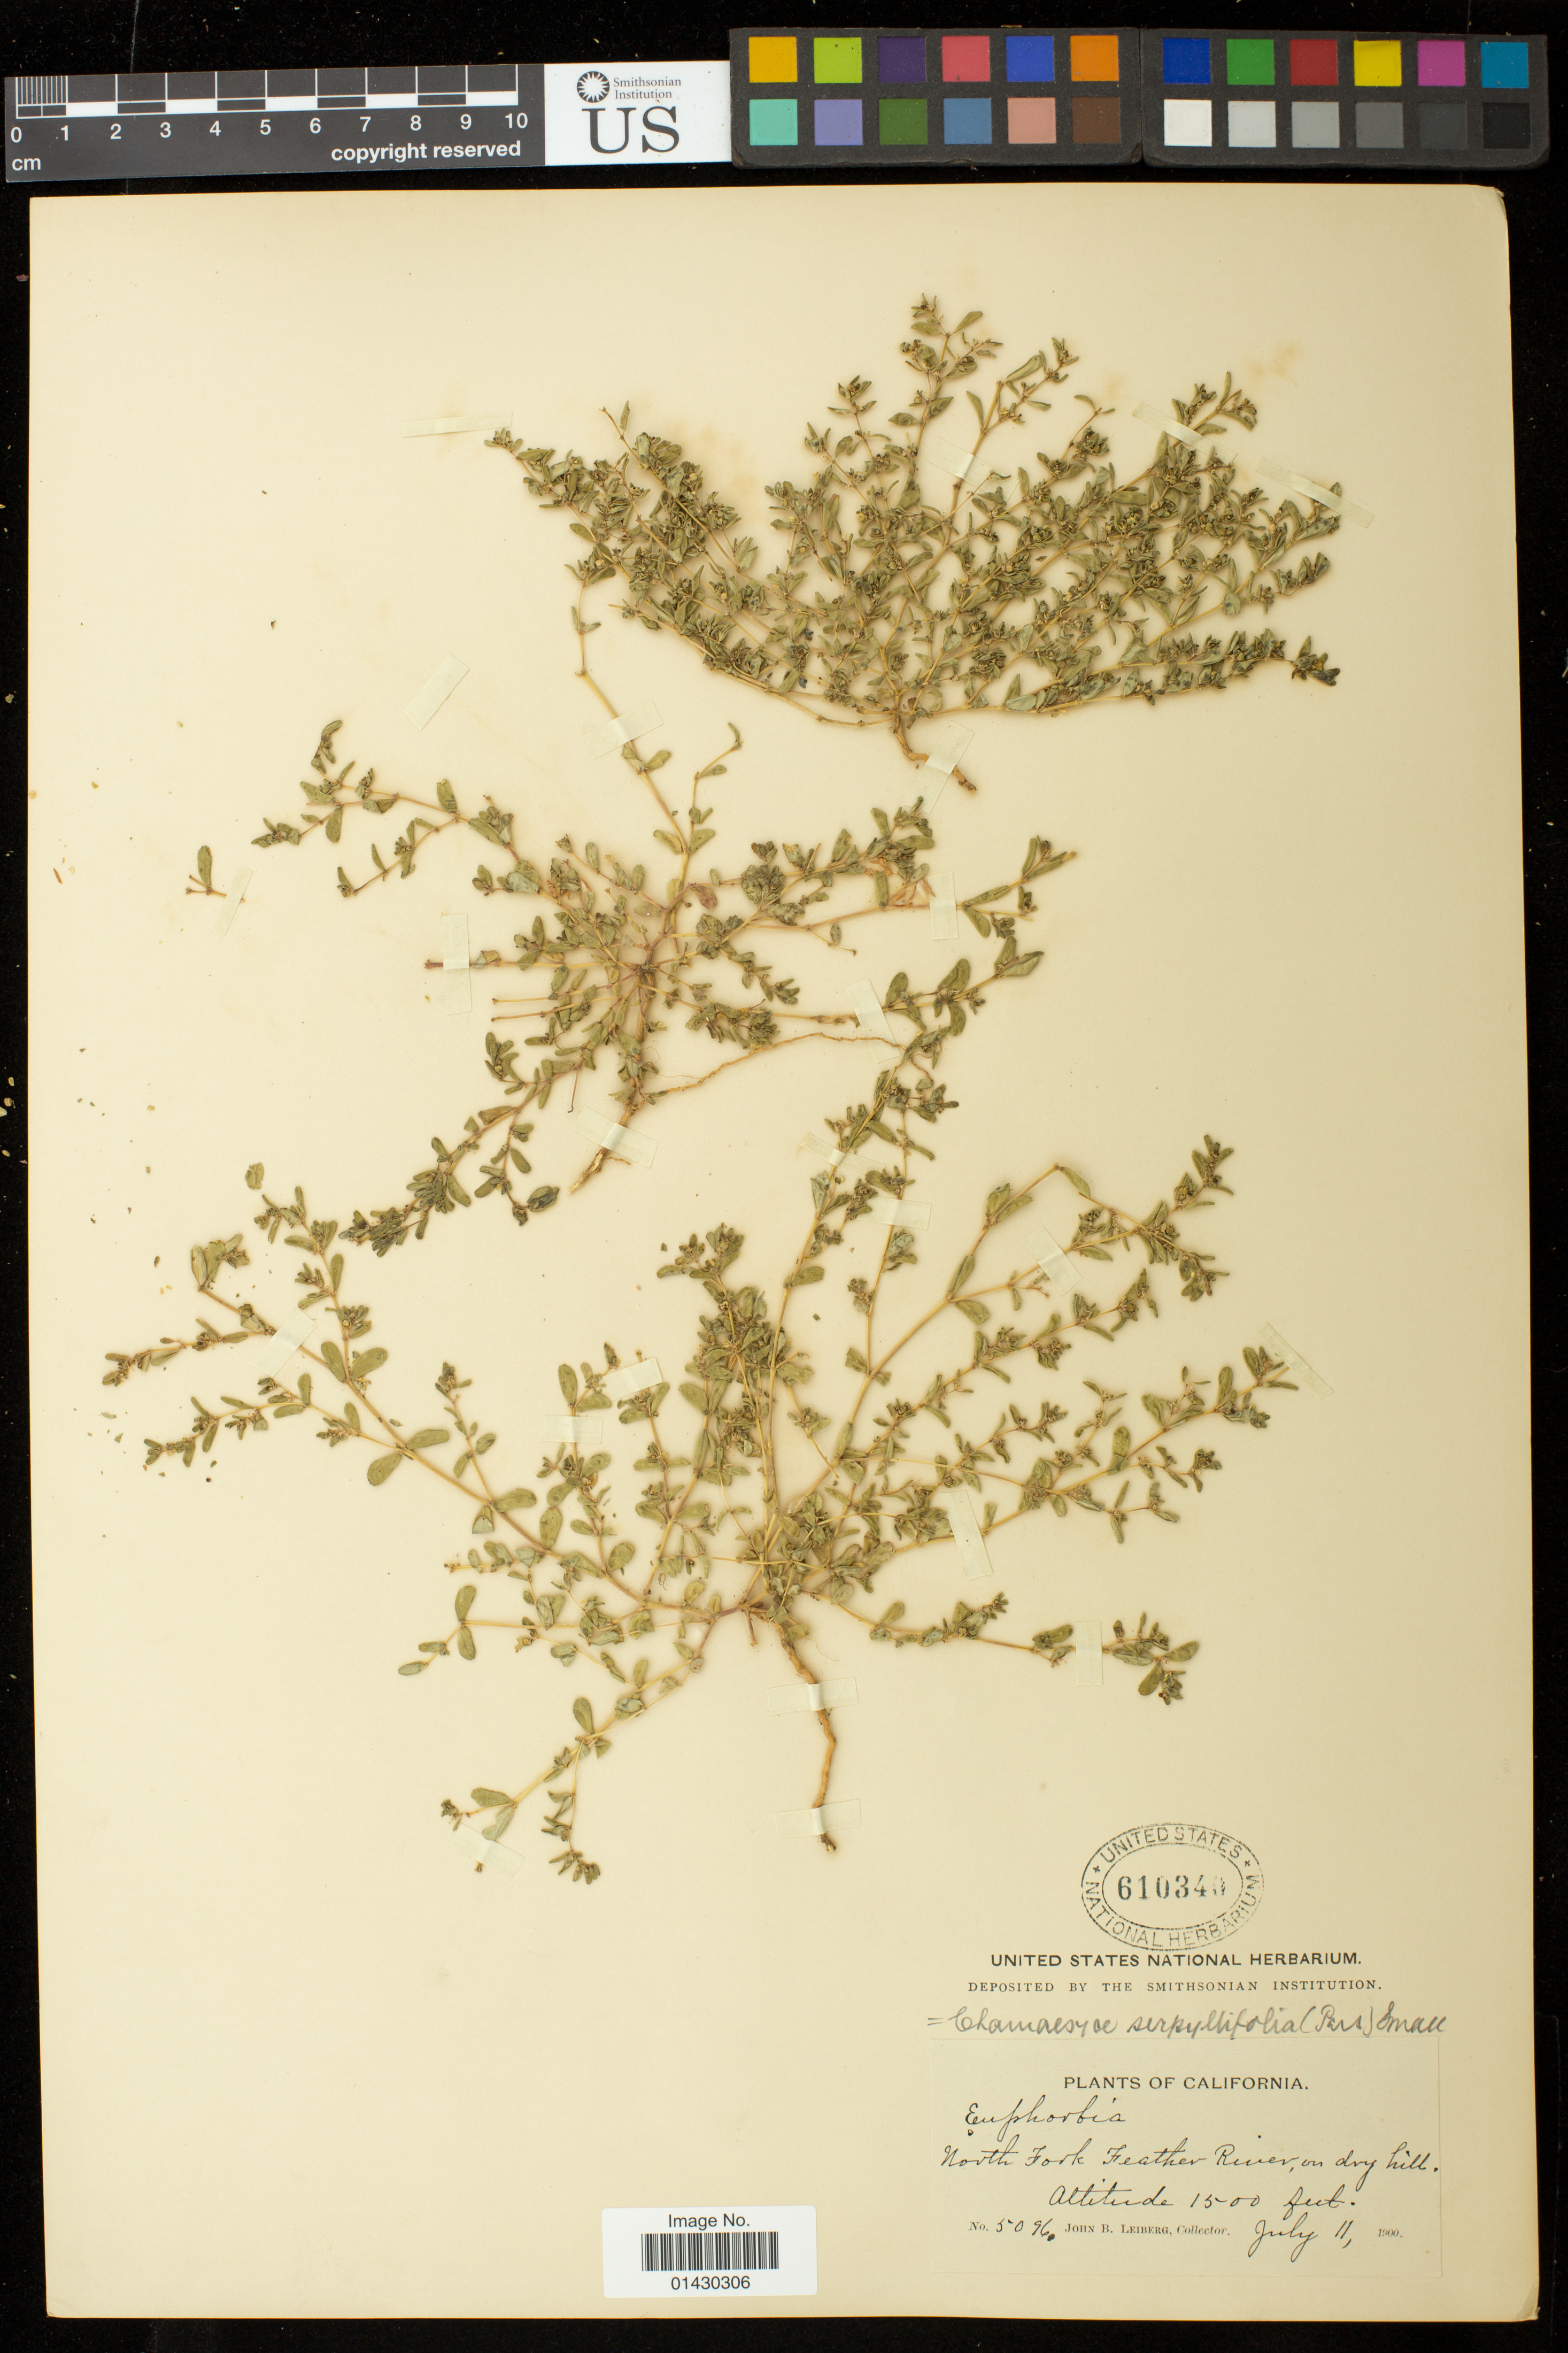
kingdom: Plantae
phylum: Tracheophyta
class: Magnoliopsida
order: Malpighiales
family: Euphorbiaceae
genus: Euphorbia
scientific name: Euphorbia serpillifolia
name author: Pers.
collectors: J. B. Leiberg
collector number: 5096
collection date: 1900-07-11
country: United States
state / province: California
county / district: Butte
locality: North Fork Feather River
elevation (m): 457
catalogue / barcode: US 610340